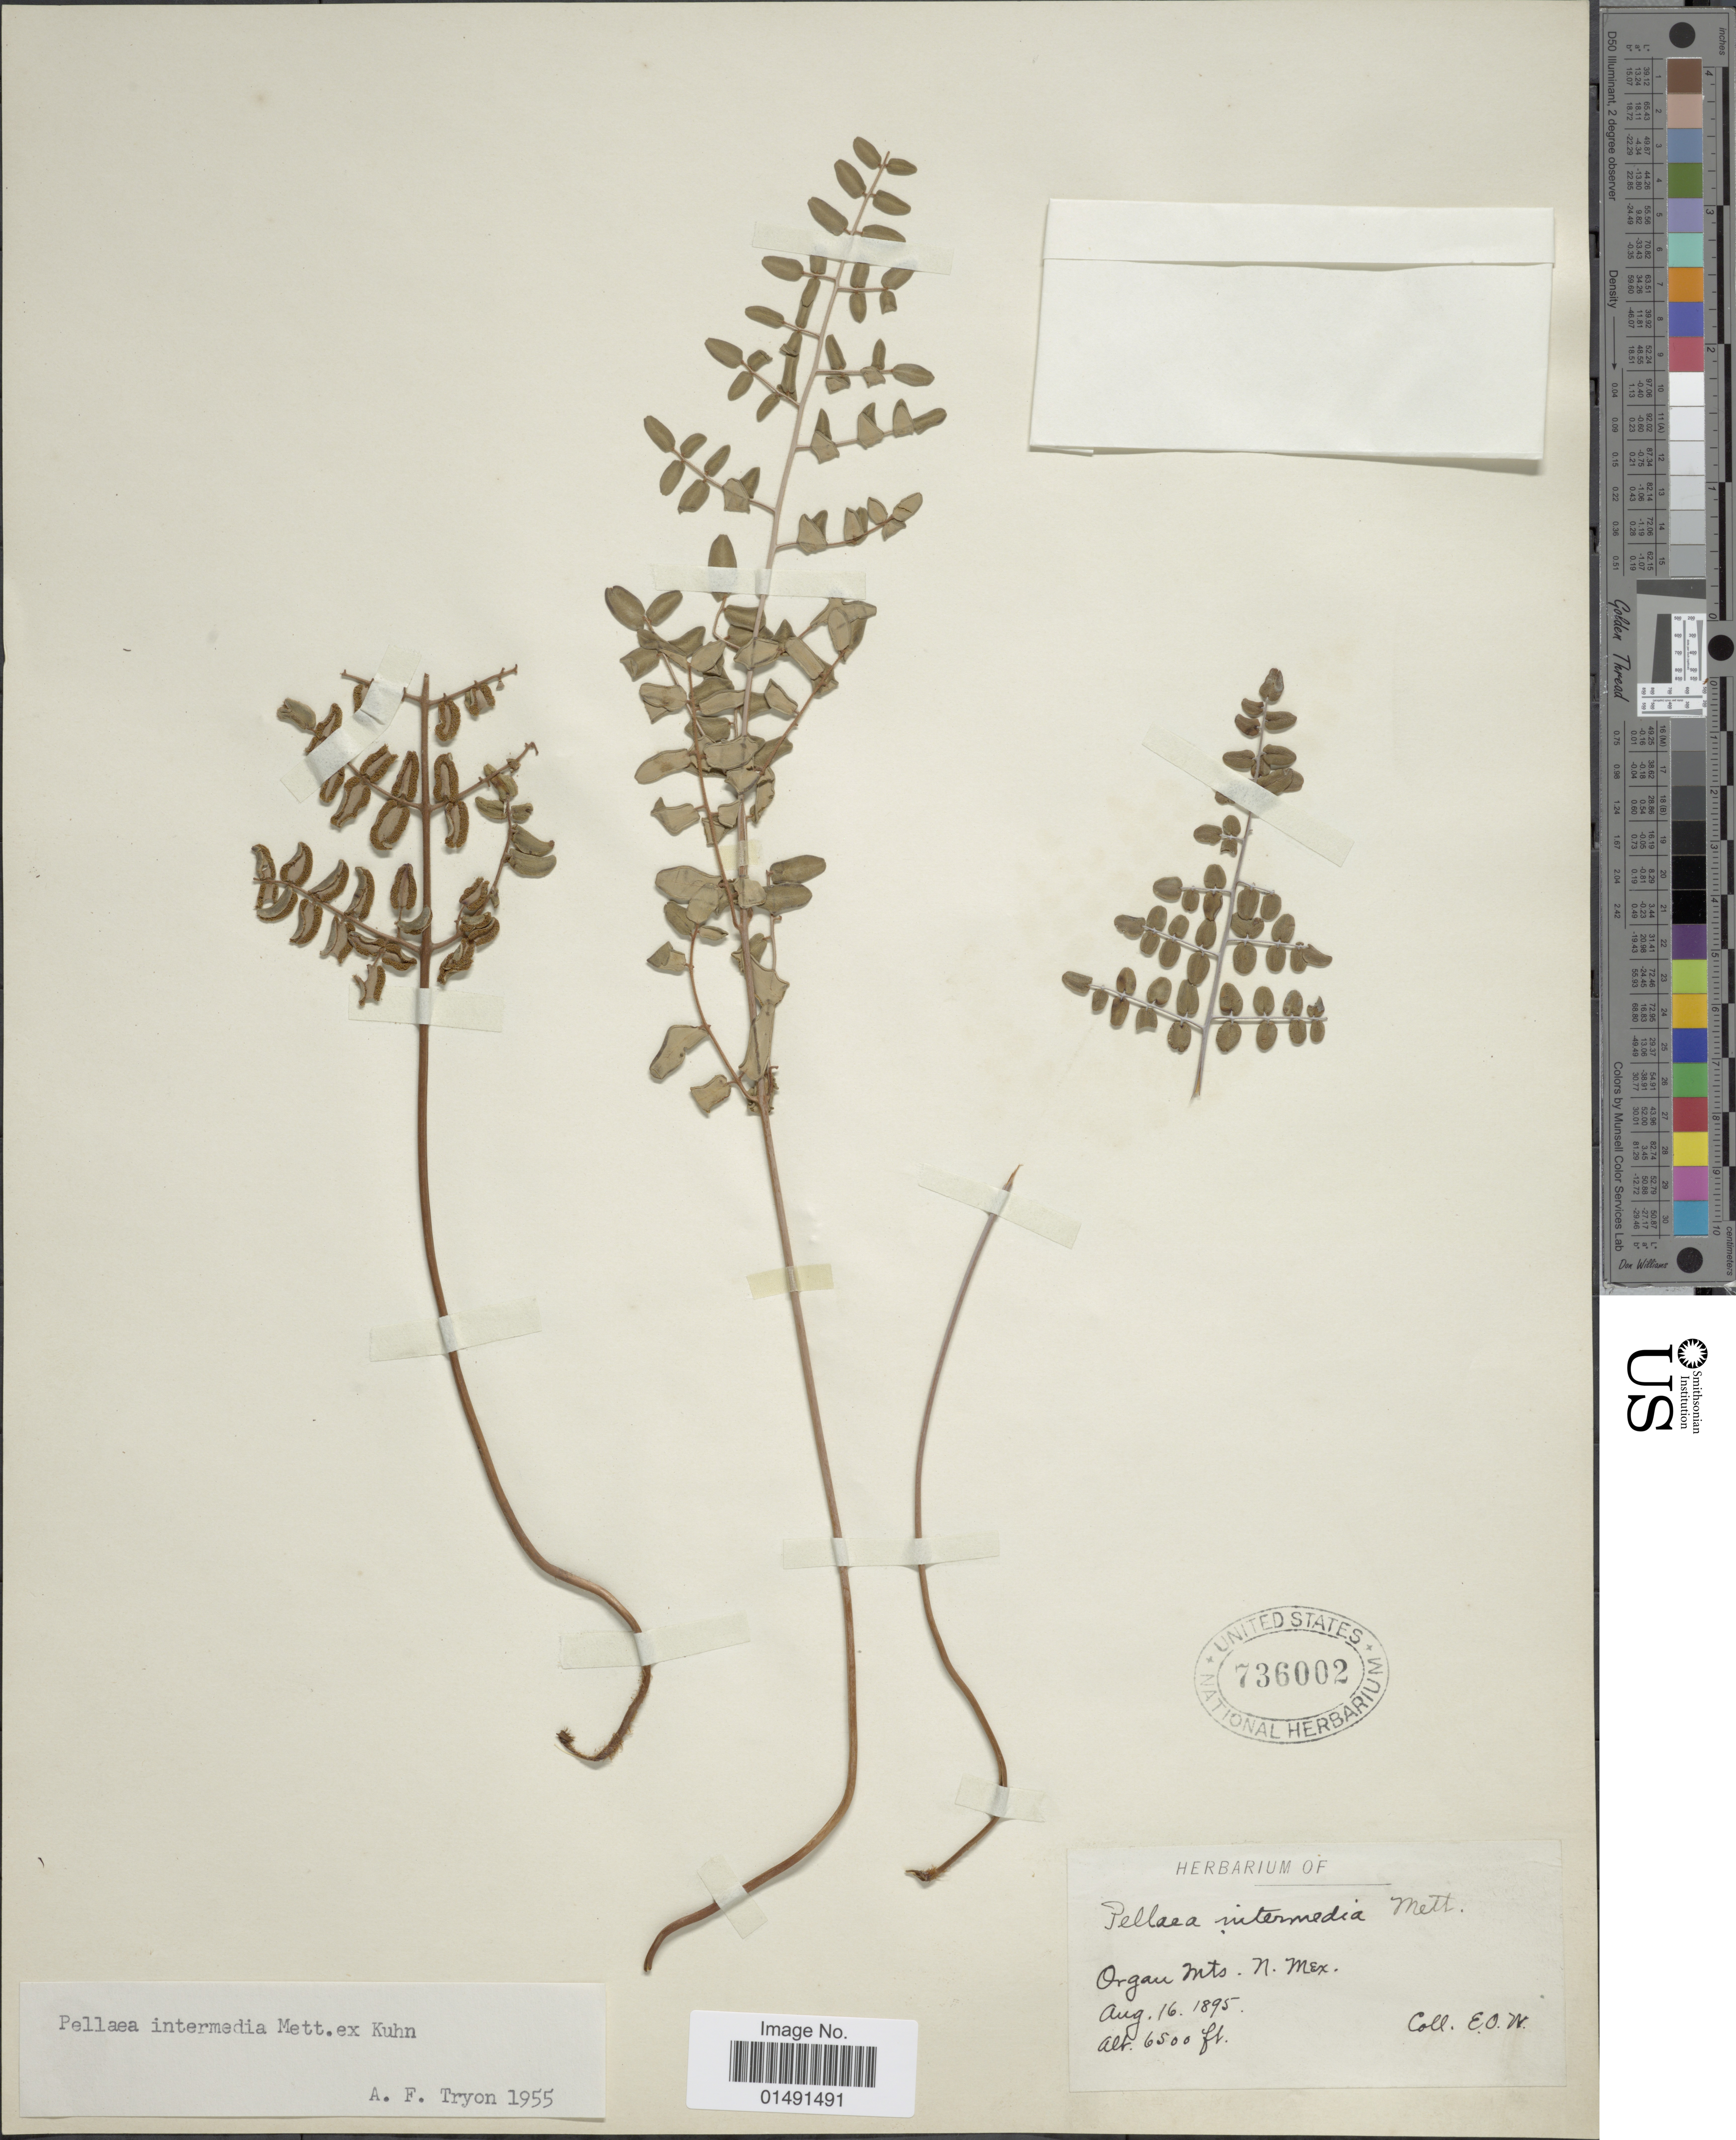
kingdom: Plantae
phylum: Tracheophyta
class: Polypodiopsida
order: Polypodiales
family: Pteridaceae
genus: Pellaea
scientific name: Pellaea intermedia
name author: Mett. ex Kuhn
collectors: E. O. W.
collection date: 1895-08-16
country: United States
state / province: New Mexico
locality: Organ Mts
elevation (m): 1981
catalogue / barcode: US 736002